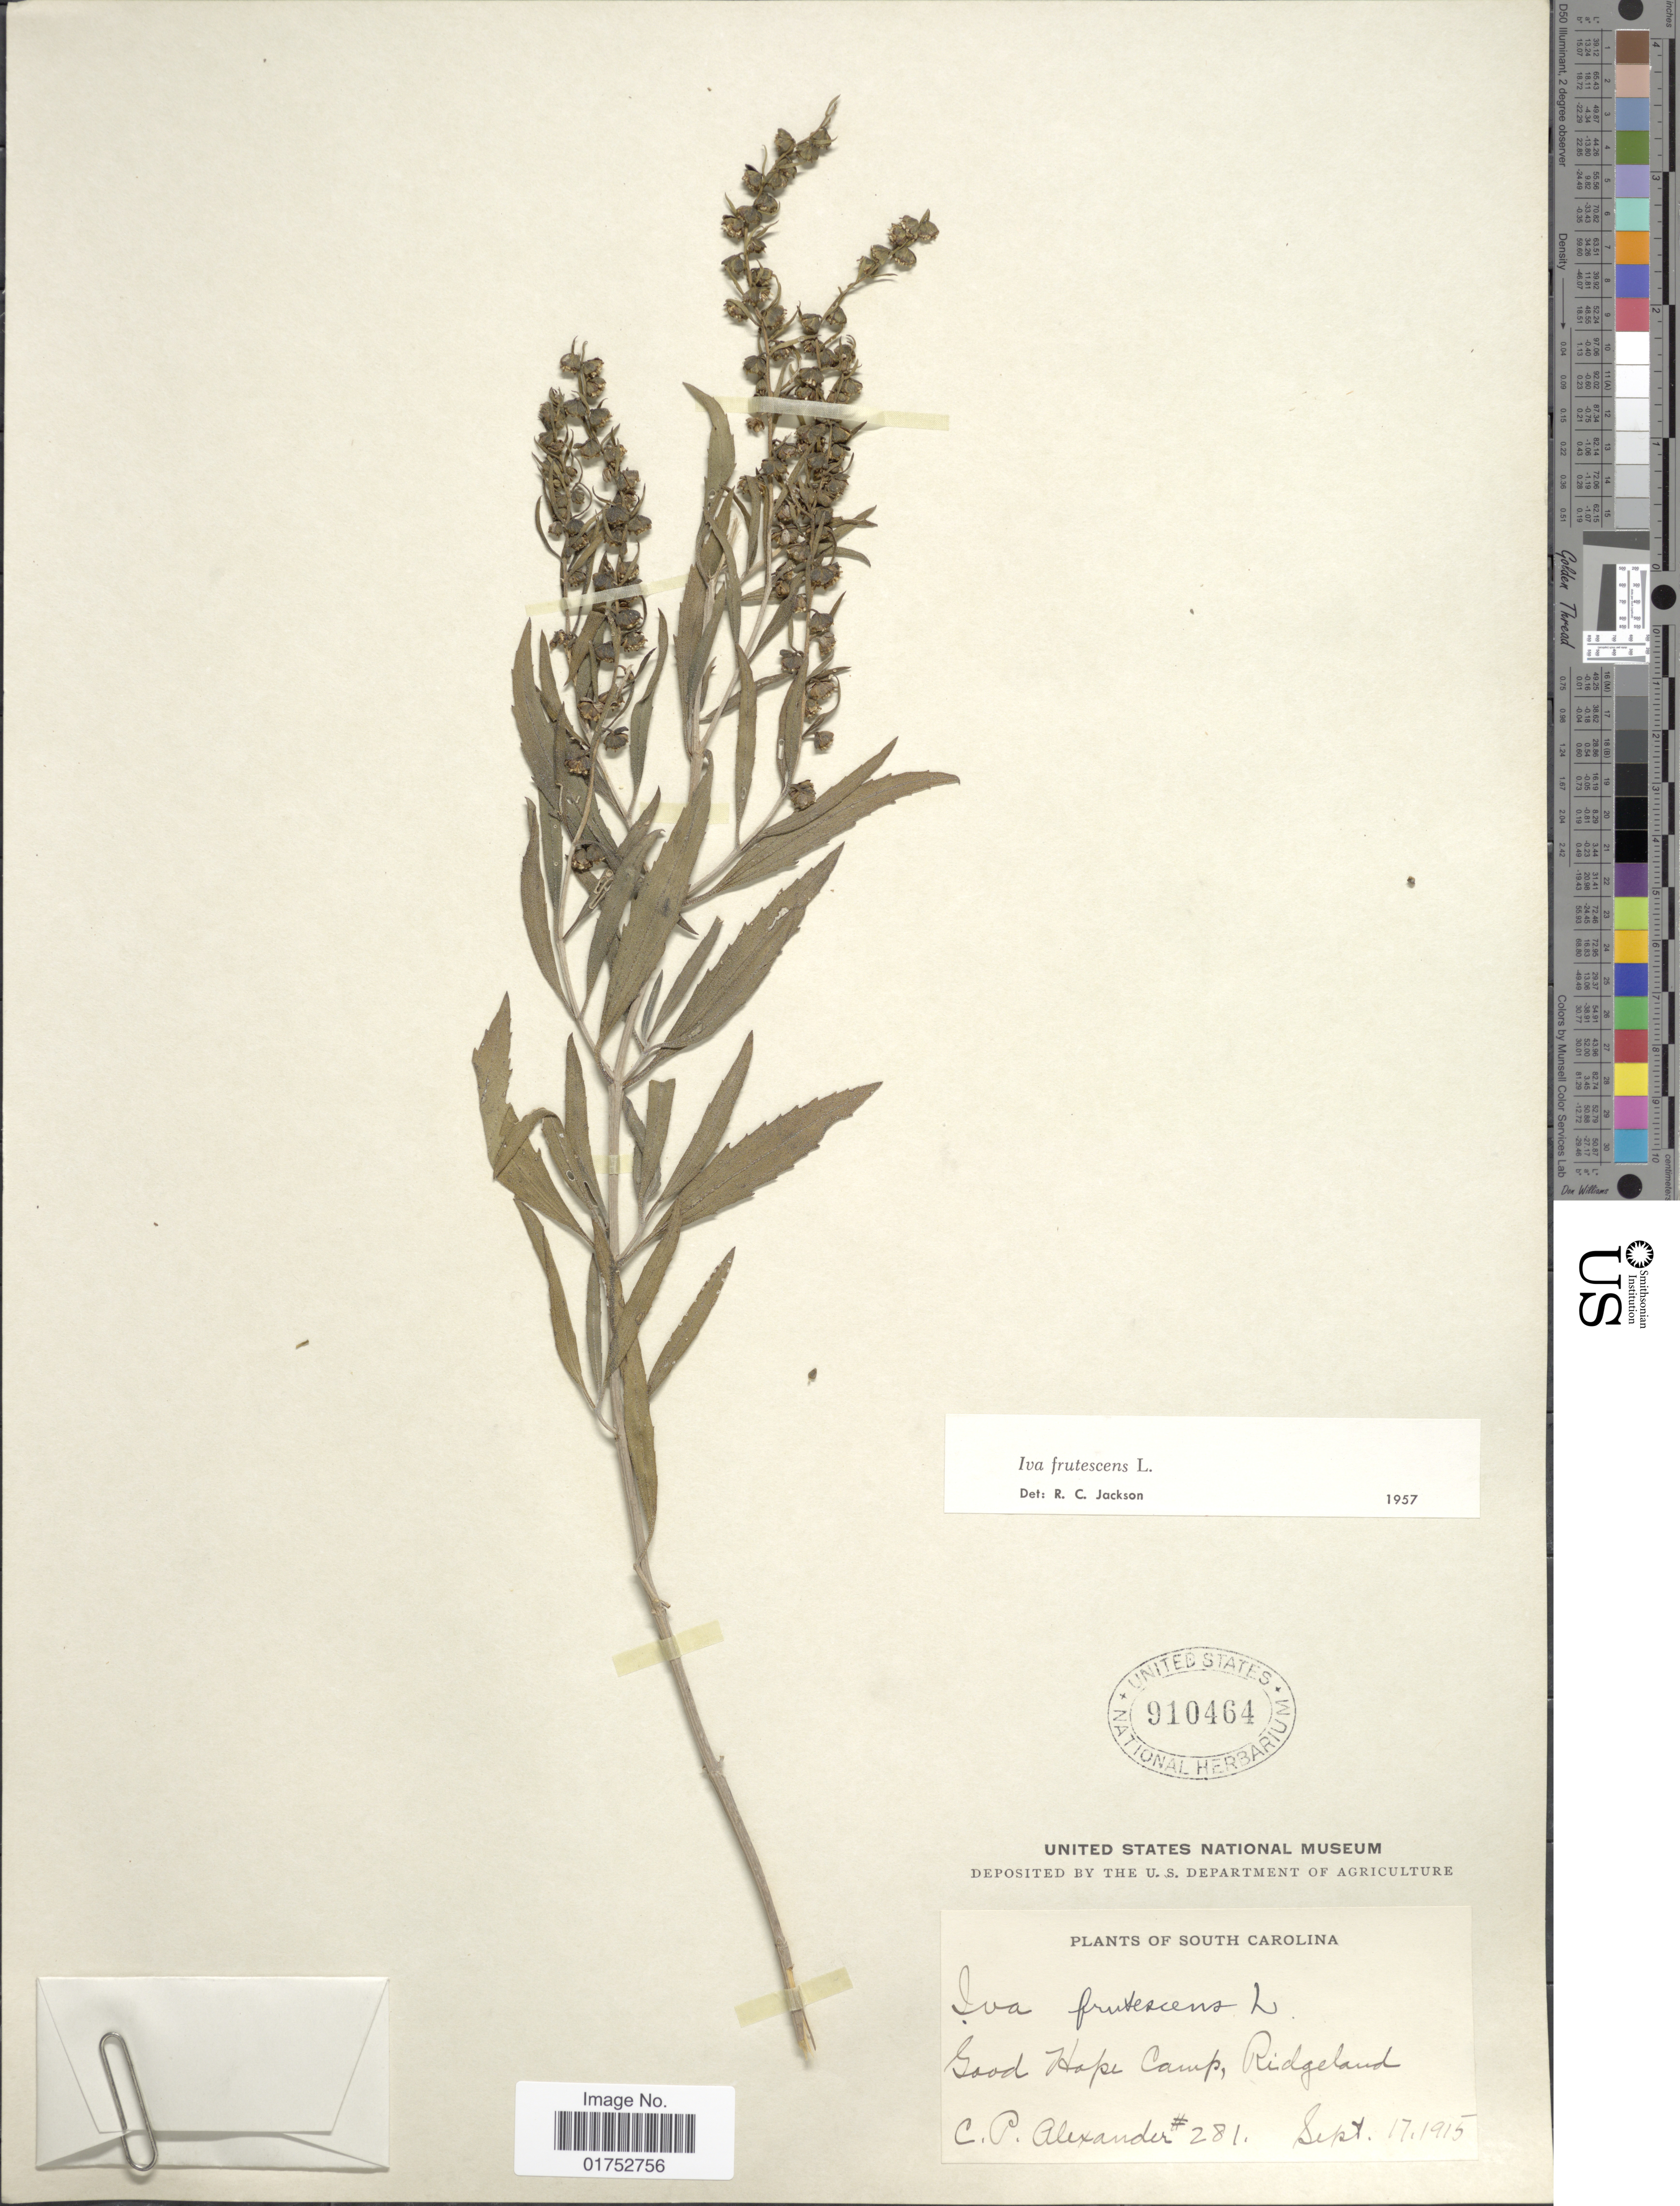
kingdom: Plantae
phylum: Tracheophyta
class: Magnoliopsida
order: Asterales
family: Asteraceae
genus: Iva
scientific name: Iva frutescens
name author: L.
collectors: C. P. Alexander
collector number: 281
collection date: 1915-09-17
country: United States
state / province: South Carolina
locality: Good Hope Camp, Ridgeland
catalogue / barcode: US 910464